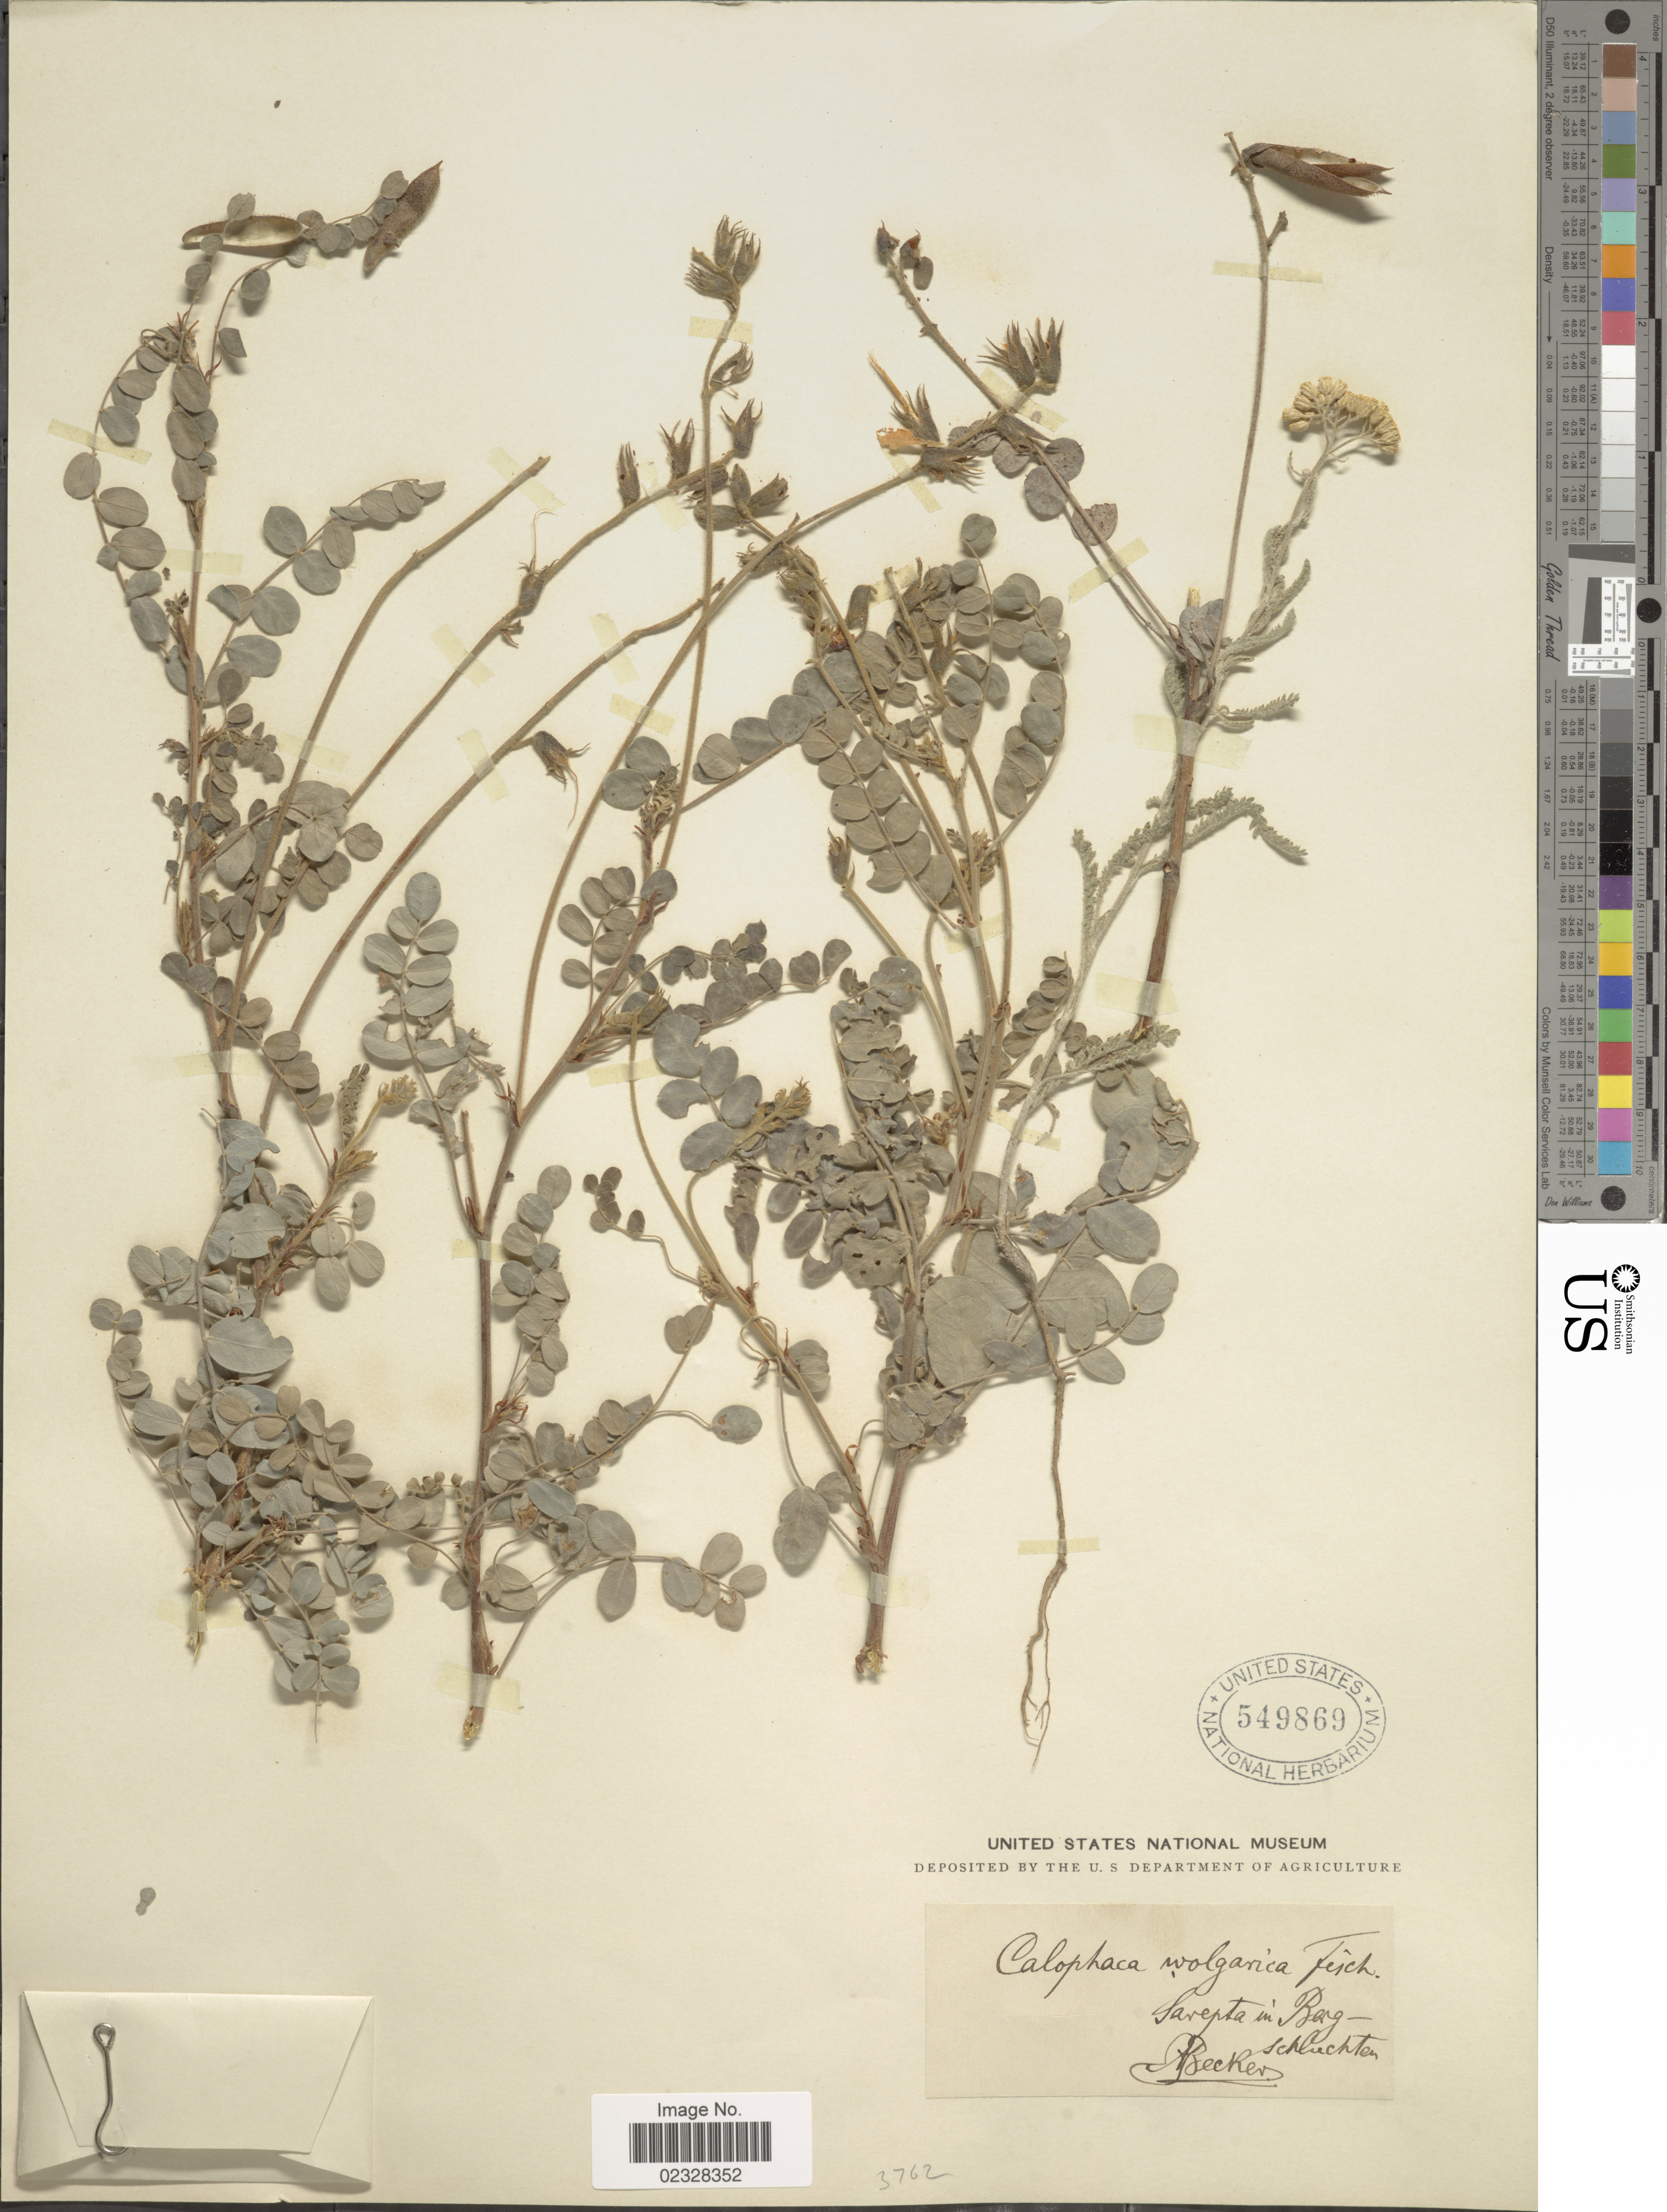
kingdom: Plantae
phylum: Tracheophyta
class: Magnoliopsida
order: Fabales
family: Fabaceae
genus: Calophaca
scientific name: Calophaca wolgarica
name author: Fisch.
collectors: A. Becker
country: Russian Federation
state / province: Volgograd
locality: Sarepta in Berg-schlechten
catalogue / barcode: US 549869